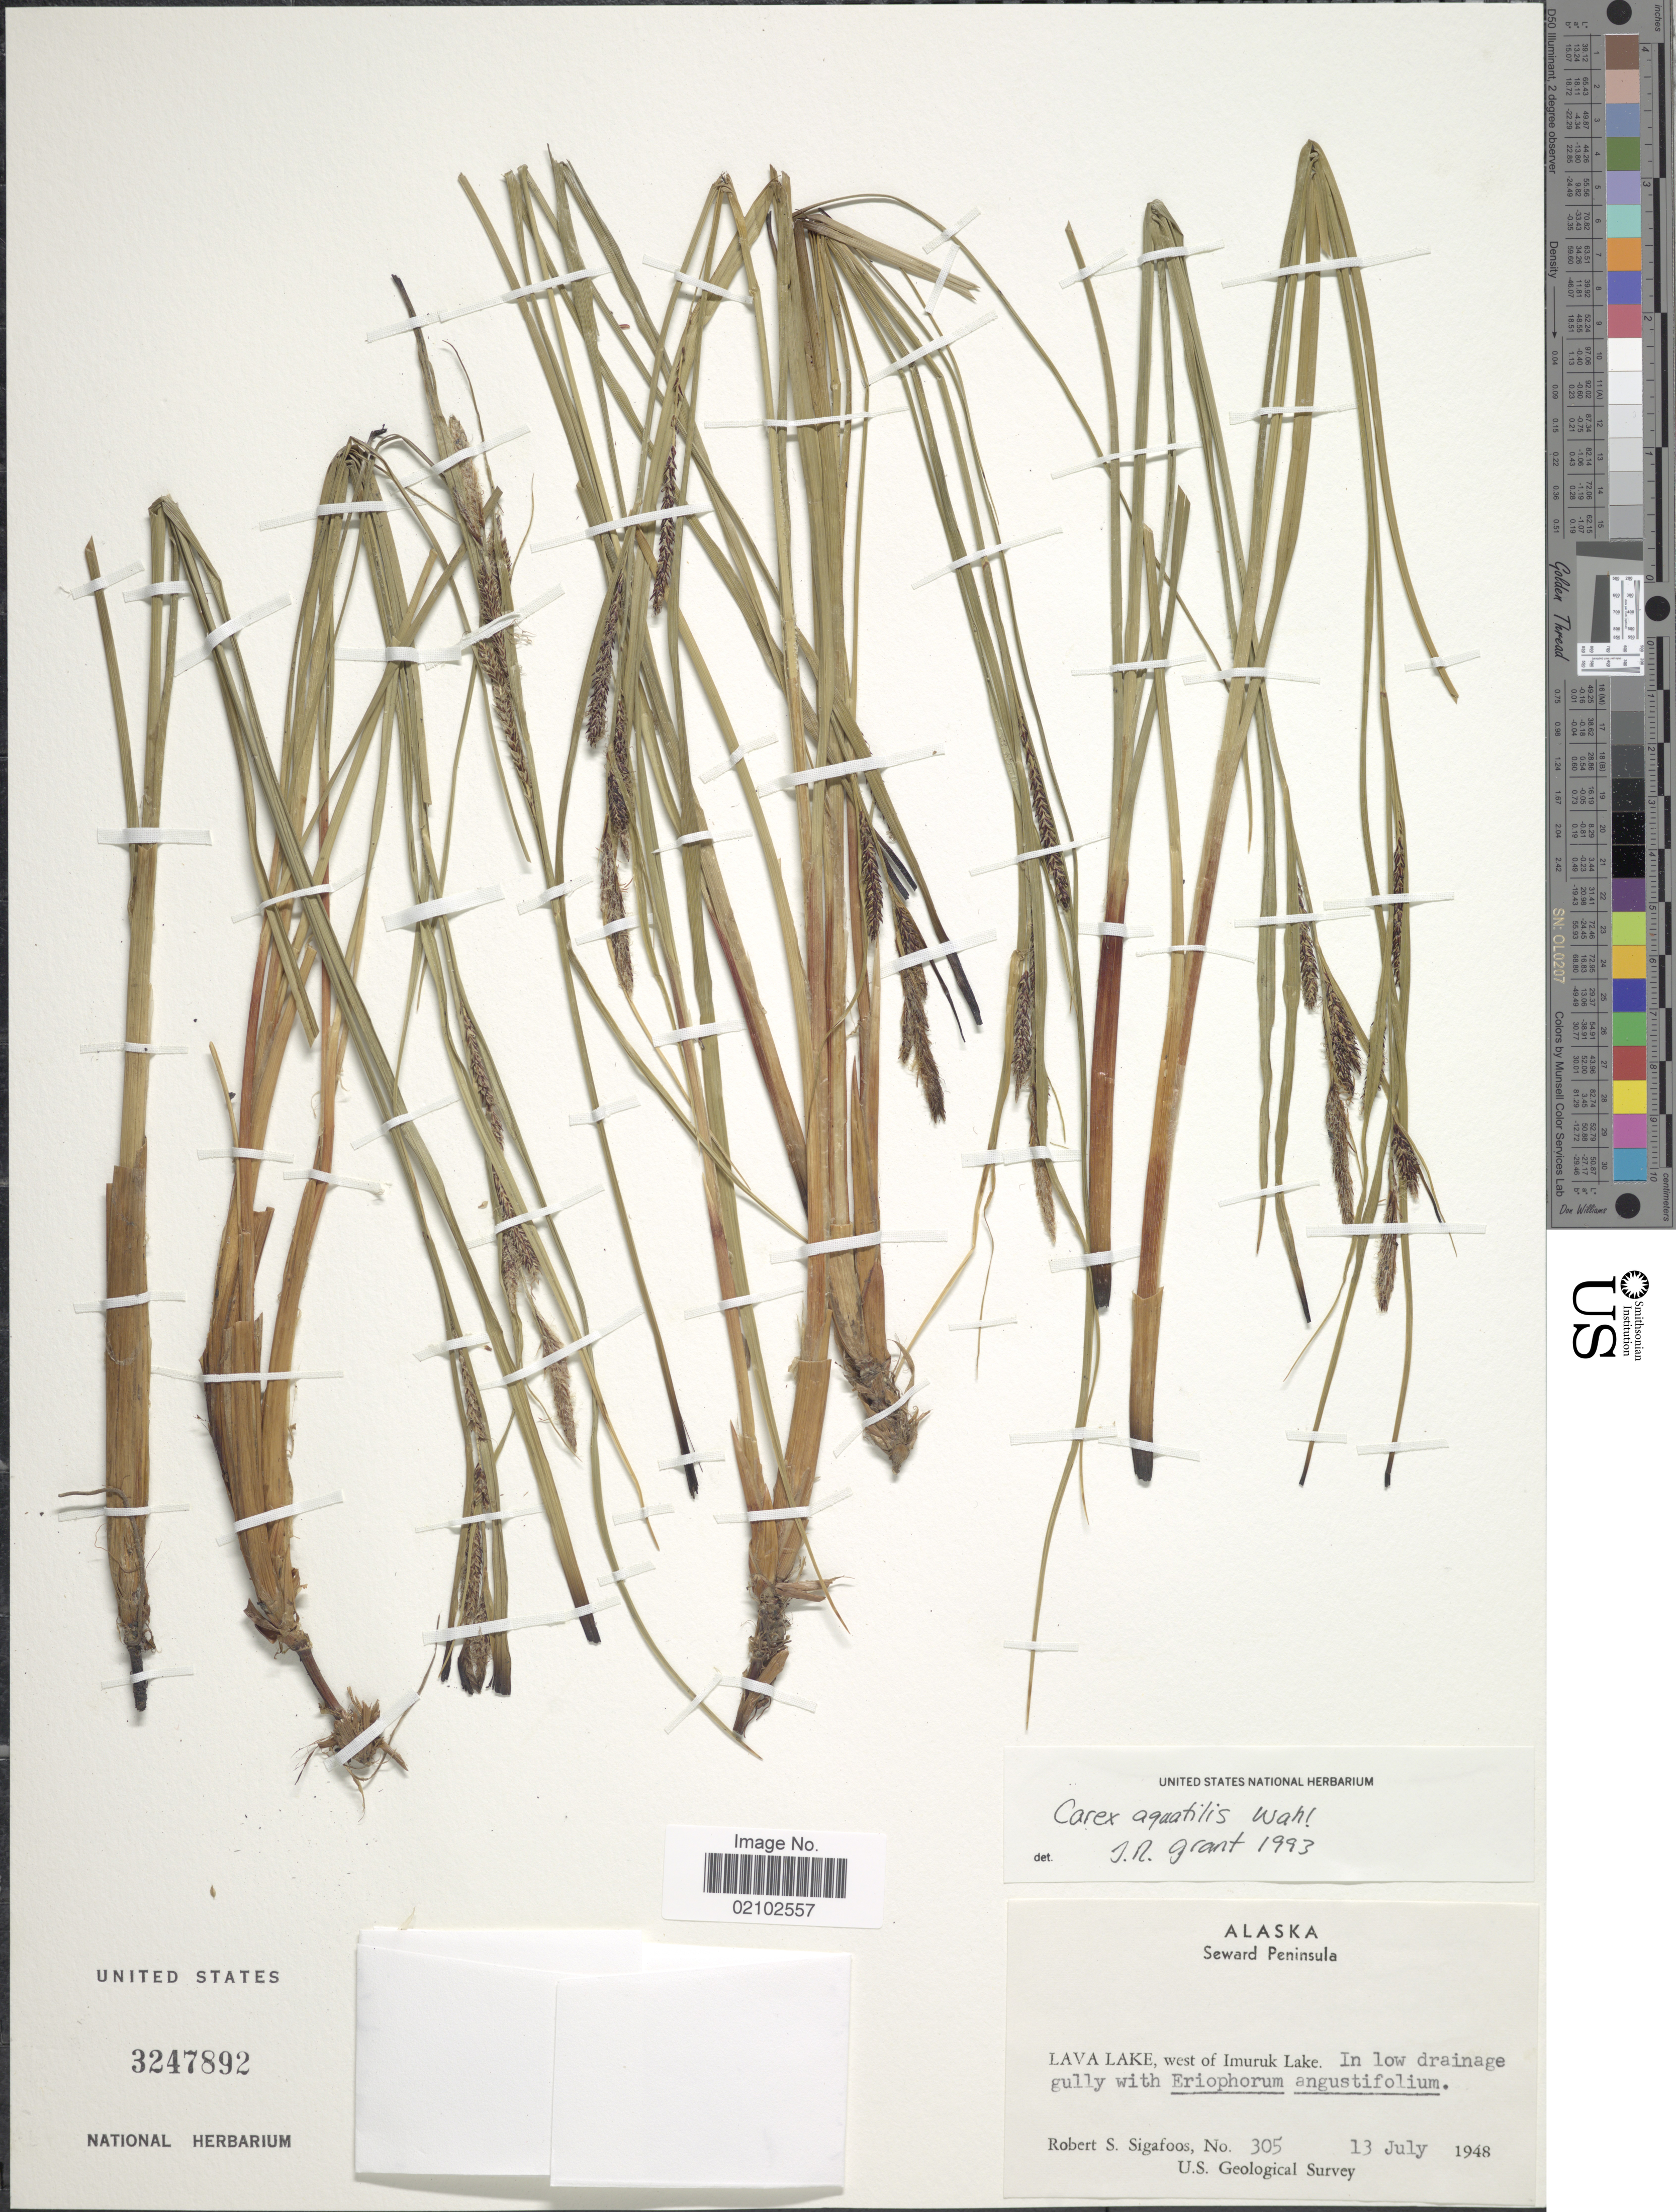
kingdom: Plantae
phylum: Tracheophyta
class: Liliopsida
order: Poales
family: Cyperaceae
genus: Carex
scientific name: Carex aquatilis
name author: Wahlenb.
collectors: R. Sigafoos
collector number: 305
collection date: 1948-07-30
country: United States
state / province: Alaska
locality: Seward Peninsula, Lava Lake, west of Imuruk Lake.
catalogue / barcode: US 3247892